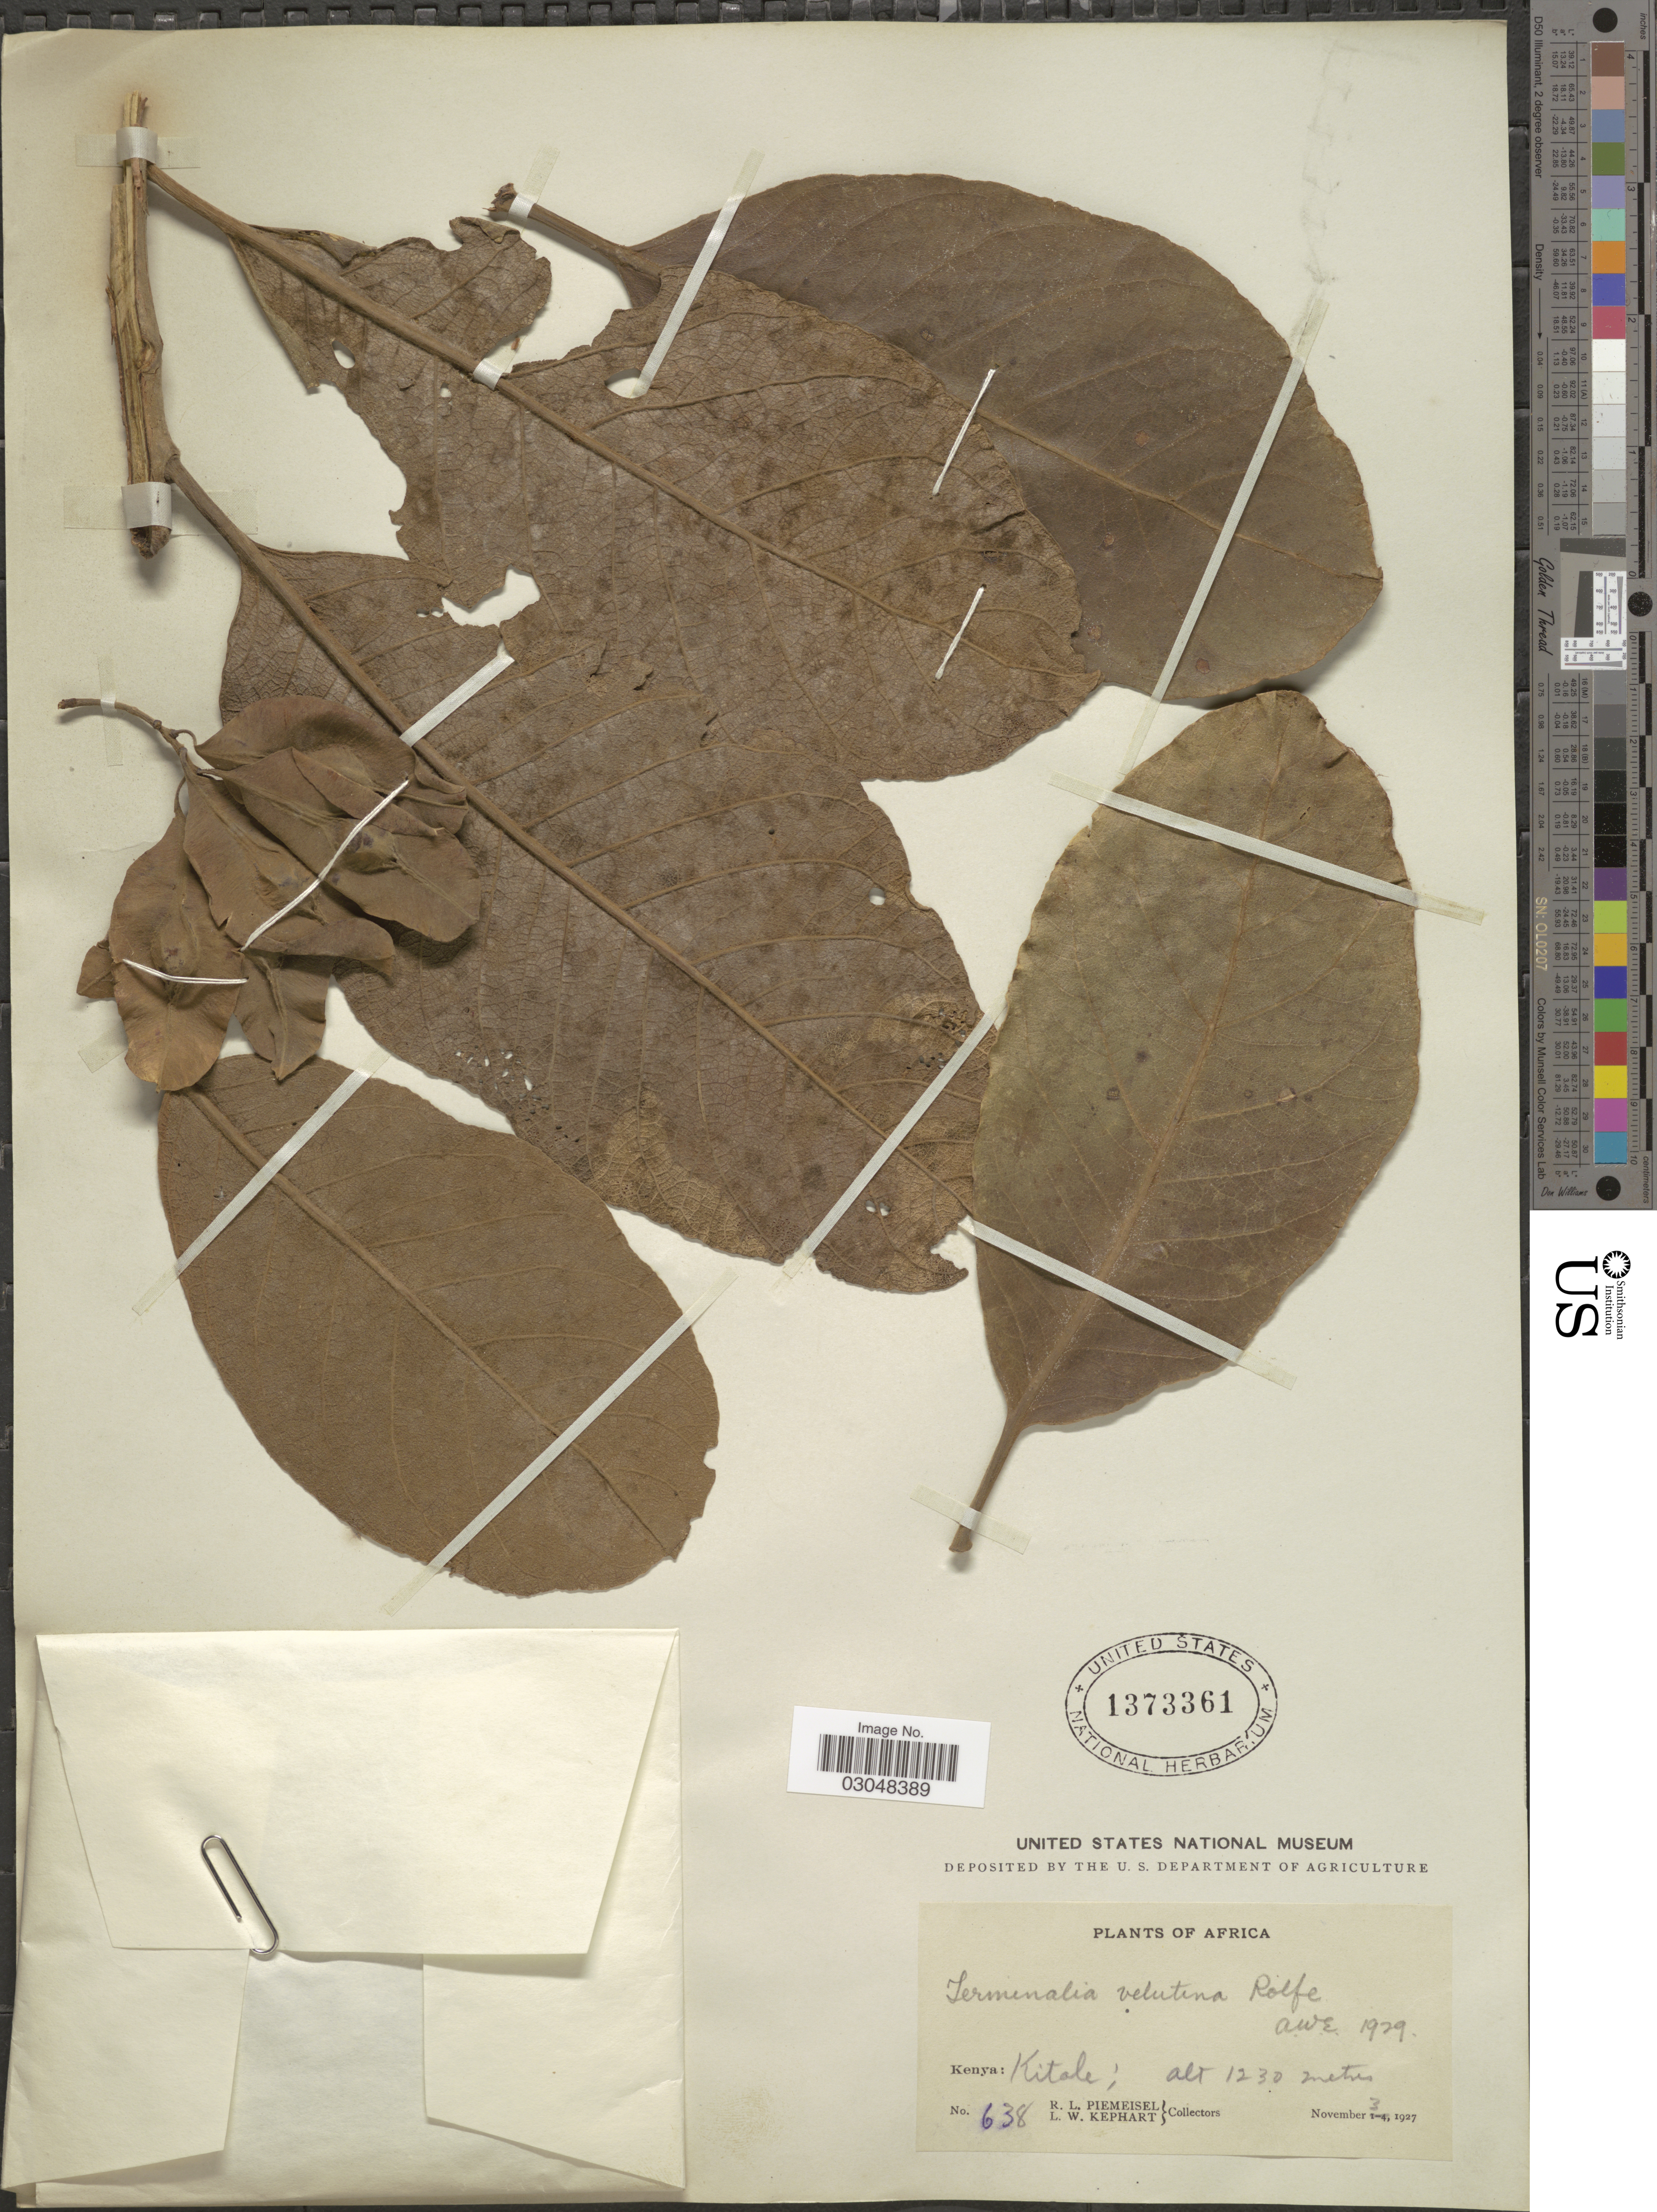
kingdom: Plantae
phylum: Tracheophyta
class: Magnoliopsida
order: Myrtales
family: Combretaceae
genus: Terminalia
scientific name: Terminalia velutina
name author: Rolfe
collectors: R. L. Piemeisel & L. W. Kephart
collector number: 638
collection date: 1927-11-03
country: Kenya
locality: Kitale.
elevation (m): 1230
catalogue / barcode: US 1373361